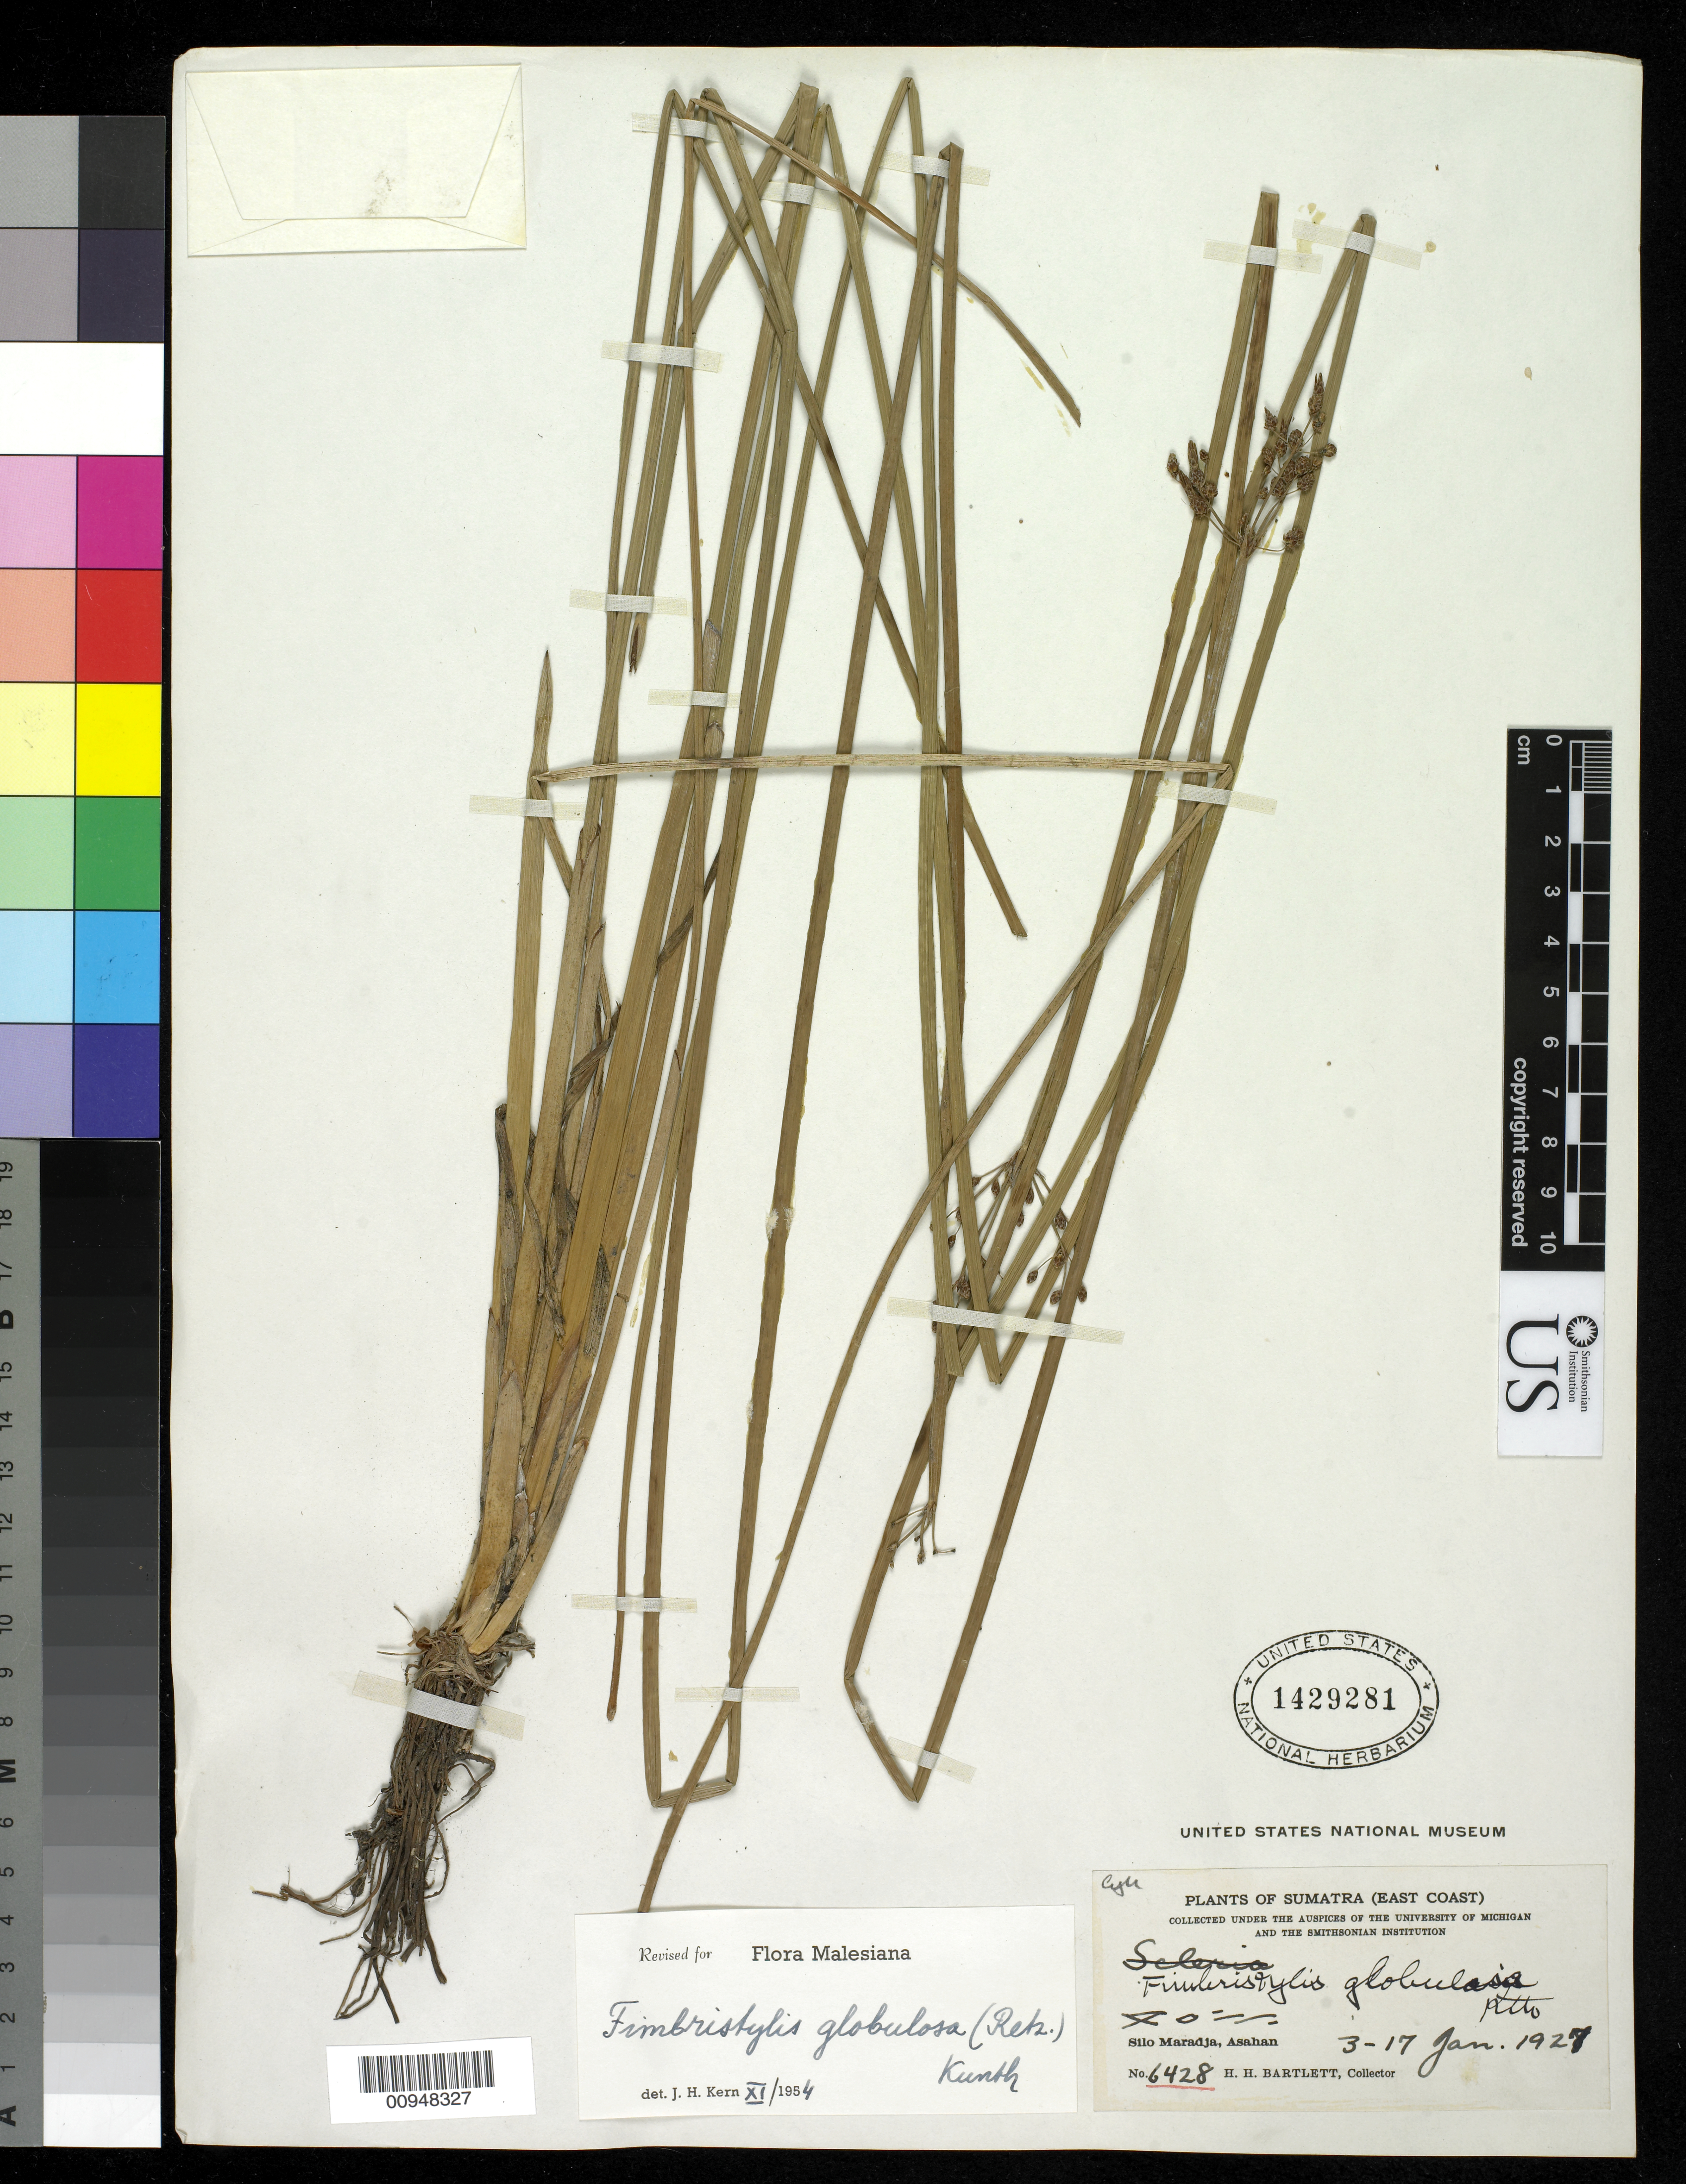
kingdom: Plantae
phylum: Tracheophyta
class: Liliopsida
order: Poales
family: Cyperaceae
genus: Fimbristylis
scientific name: Fimbristylis umbellaris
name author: (Lam.) Vahl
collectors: H. H. Bartlett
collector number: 6428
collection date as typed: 03 Jan 1927 to 17 Jan 1927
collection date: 1927-01-03/1927-01-17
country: Indonesia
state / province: Sumatra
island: Sumatra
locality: silo Maradja, Asahan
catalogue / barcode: US 1429281